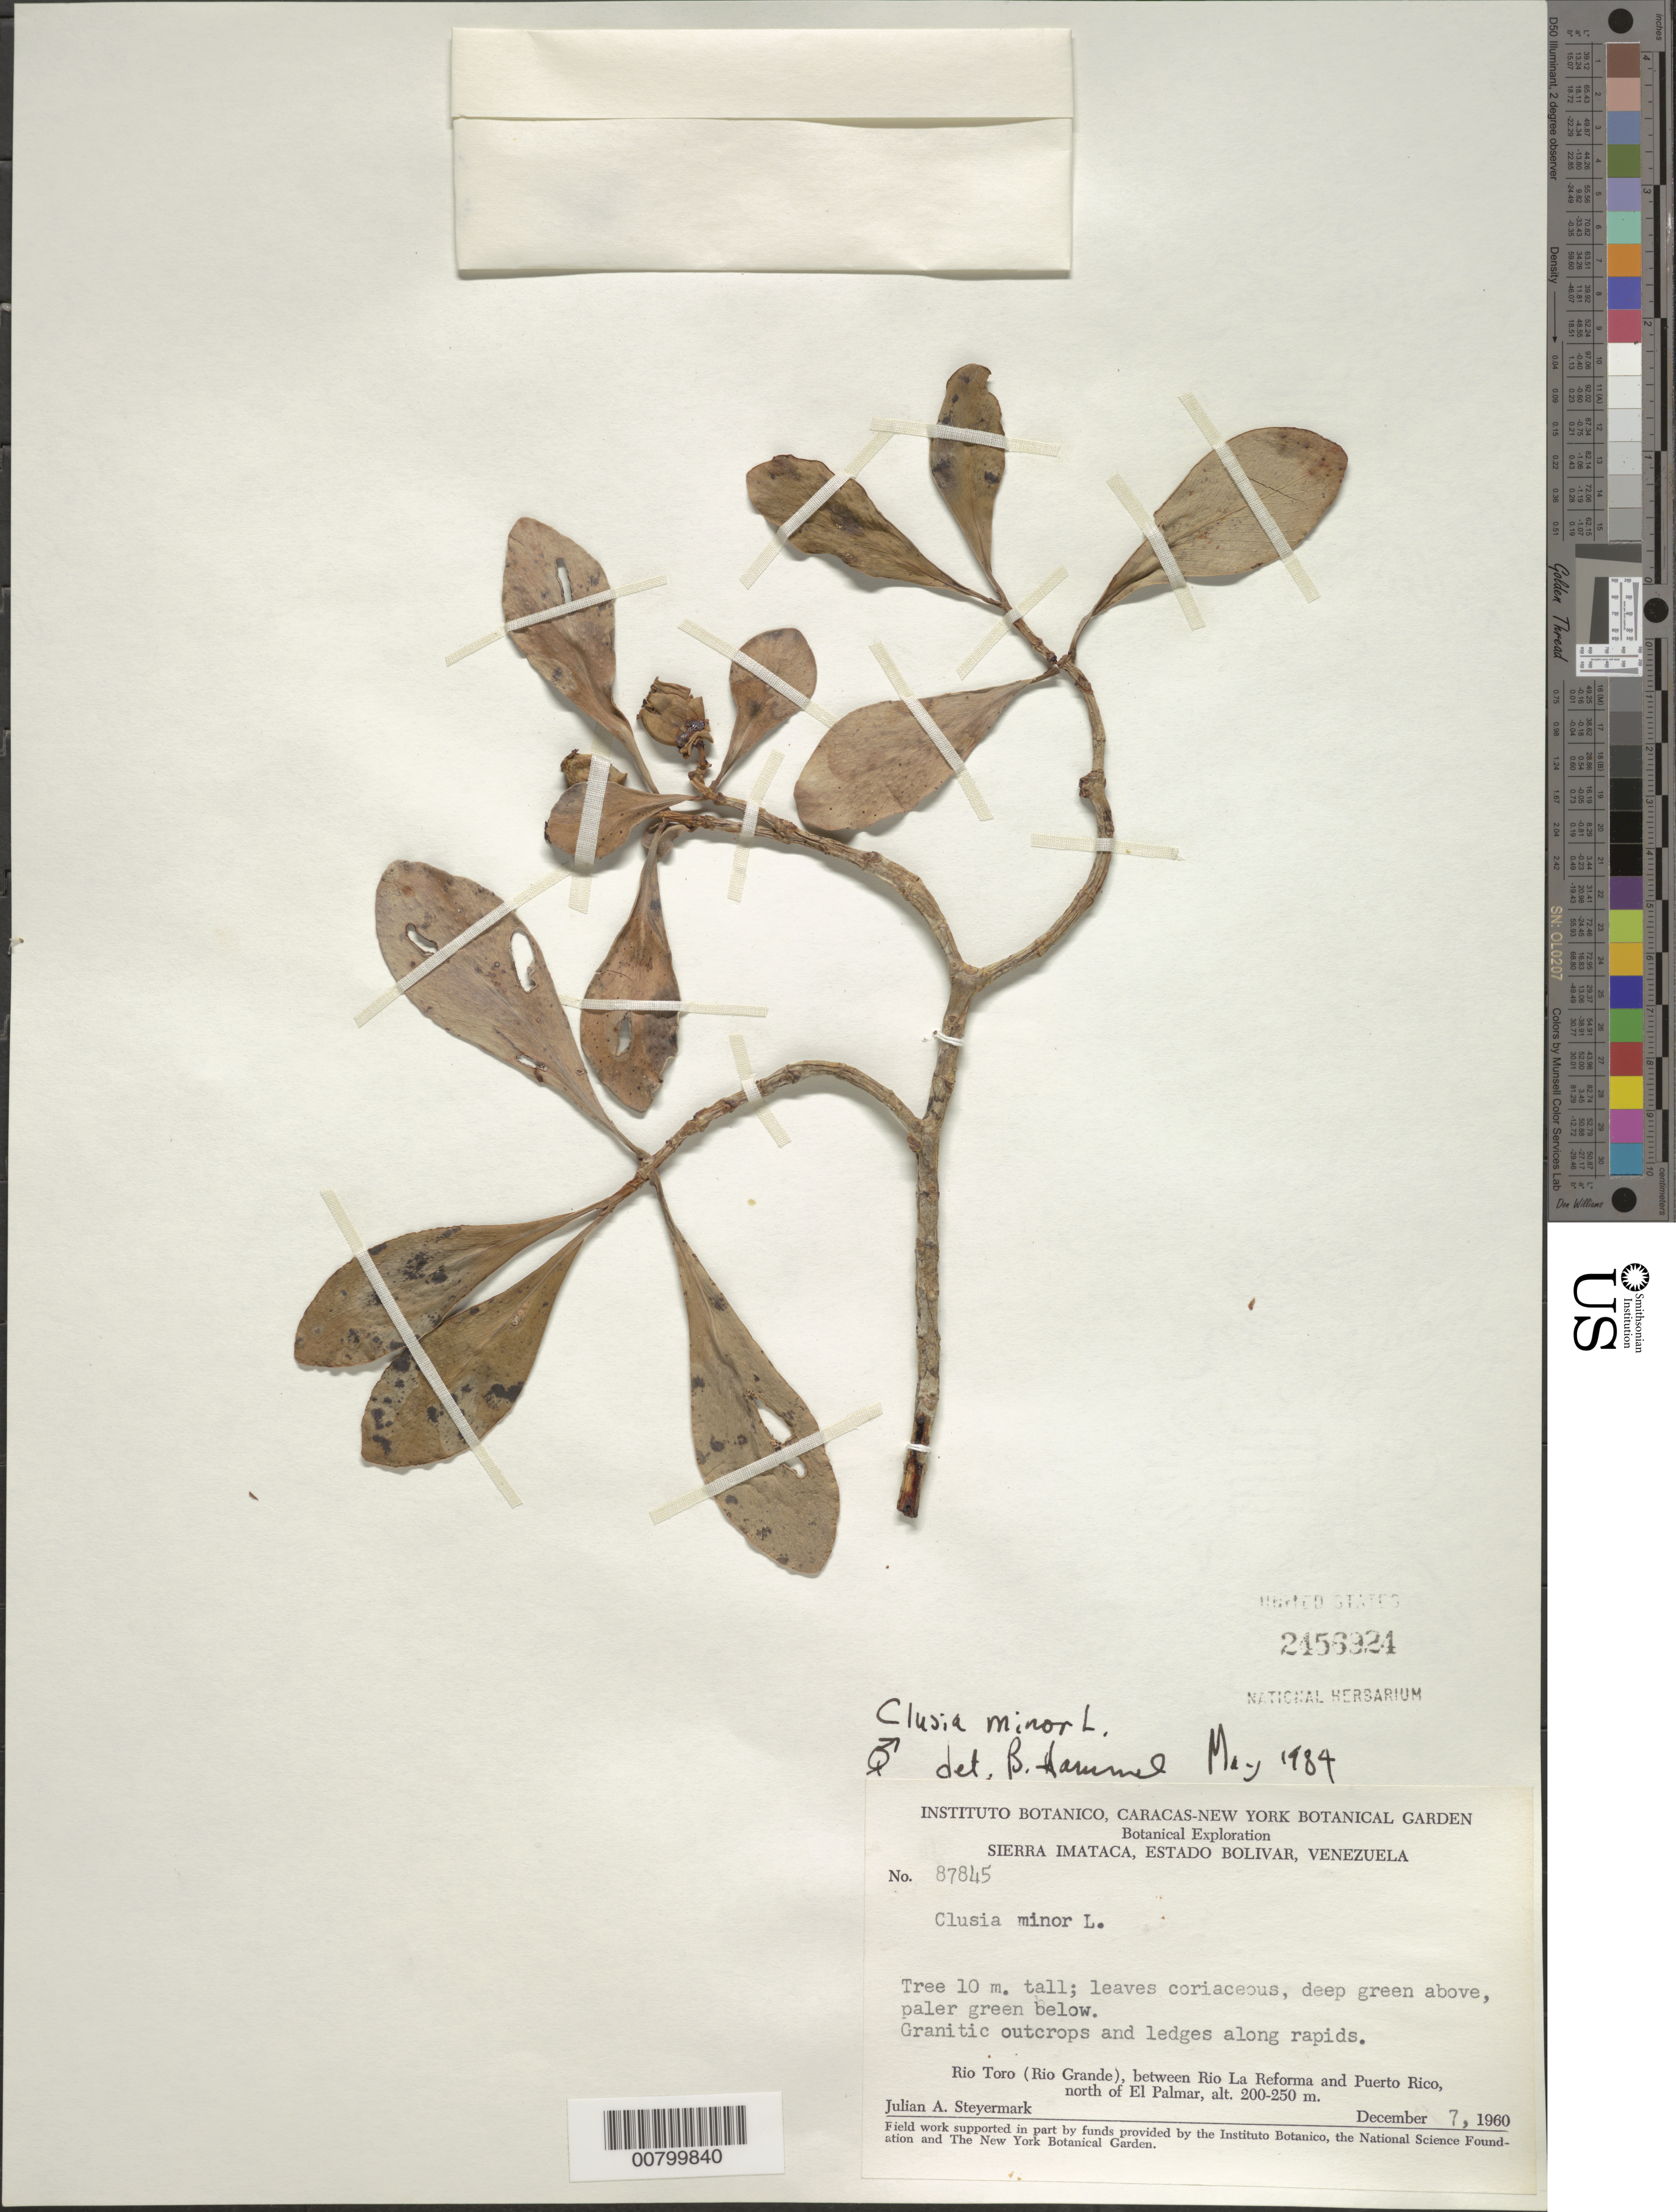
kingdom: Plantae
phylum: Tracheophyta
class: Magnoliopsida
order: Malpighiales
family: Clusiaceae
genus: Clusia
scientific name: Clusia minor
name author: L.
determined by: Hammel, Barry E., (MO), Missouri Botanical Garden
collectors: J. Steyermark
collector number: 87845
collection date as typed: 7-Dec-60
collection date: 1960-12-07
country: Venezuela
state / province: Bolívar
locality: Sierra Imataca; Río Toro (Río Grande), between Río La Reforma and Puerto Rico, N of El Palmar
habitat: Granitic outcrops & ledges along rapids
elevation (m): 200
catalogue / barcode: US 2456924